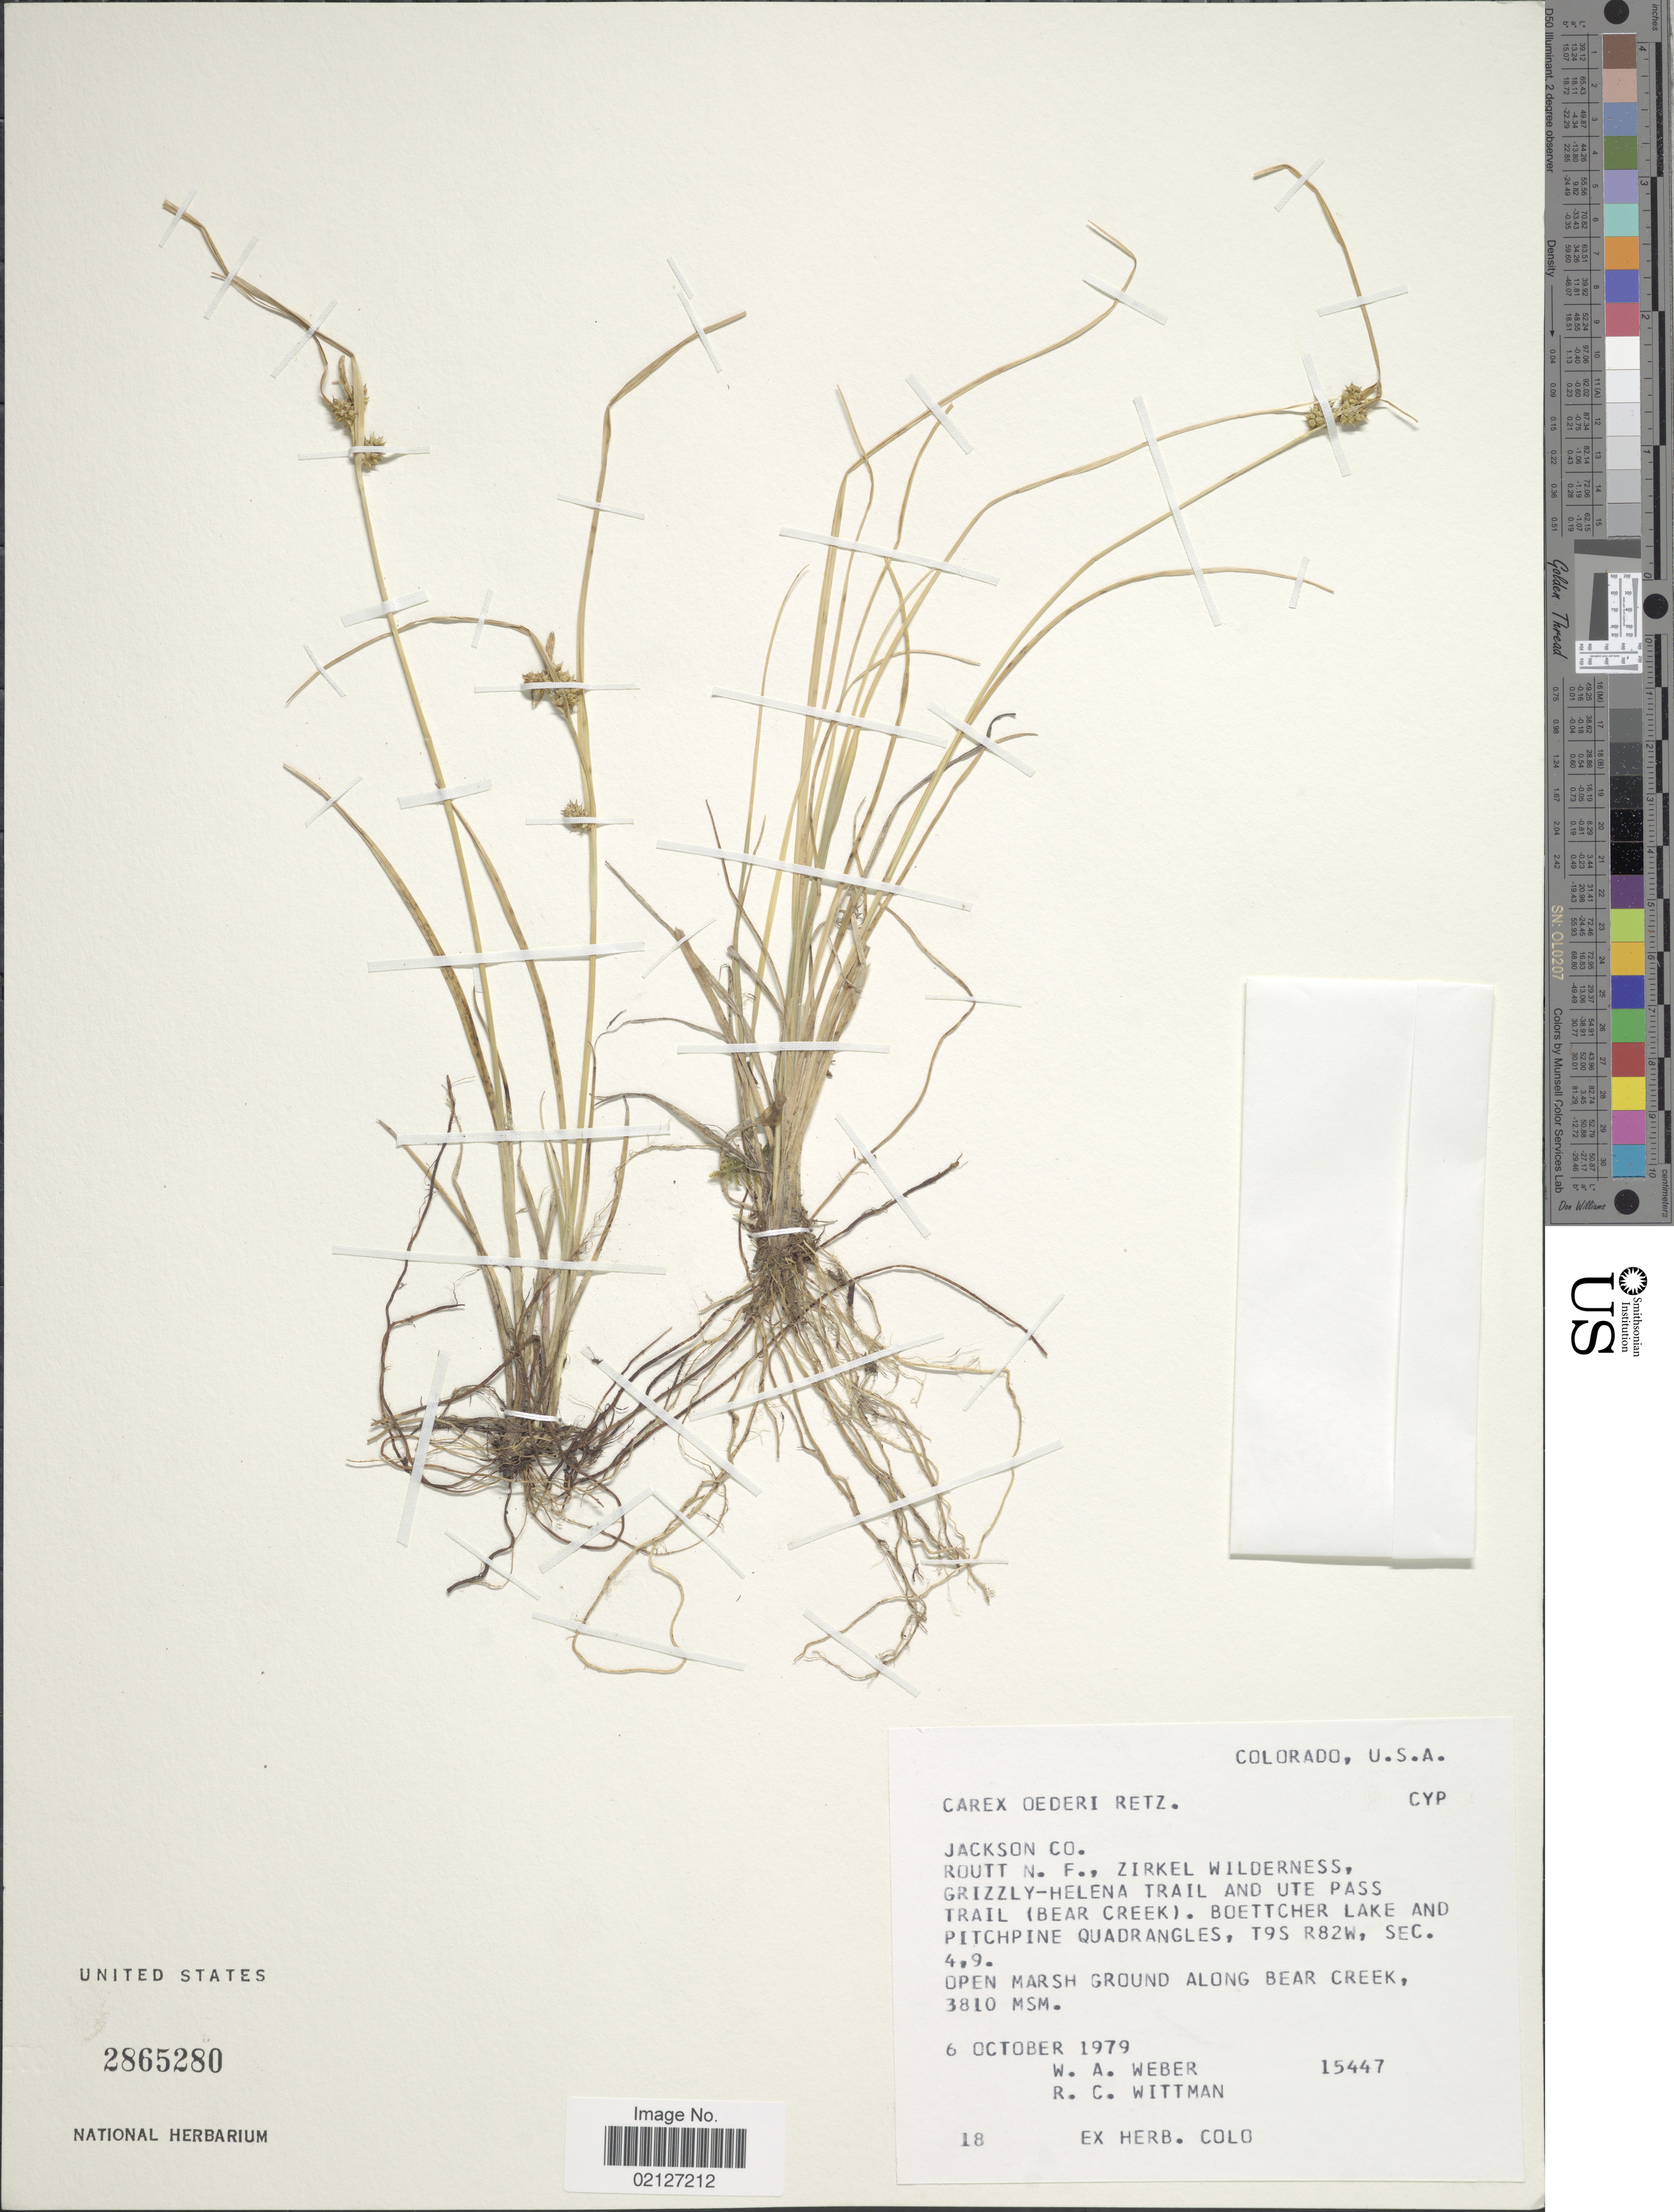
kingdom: Plantae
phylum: Tracheophyta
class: Liliopsida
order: Poales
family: Cyperaceae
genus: Carex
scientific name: Carex oederi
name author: Retz.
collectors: W. A. Weber & R. Wittman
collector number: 15447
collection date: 1979-10-06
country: United States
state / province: Colorado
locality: Jackson Co., Routt N.F., Zirkel Wilderness, Grizzly-Helena Trail and Ute Pass Trail (Bear Creek), Boettcher Lake and Pitchpine Quadrangles, open marsh ground along Bear Creek, T9S, R82W, Sec.4.9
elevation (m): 3810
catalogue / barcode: US 2865280